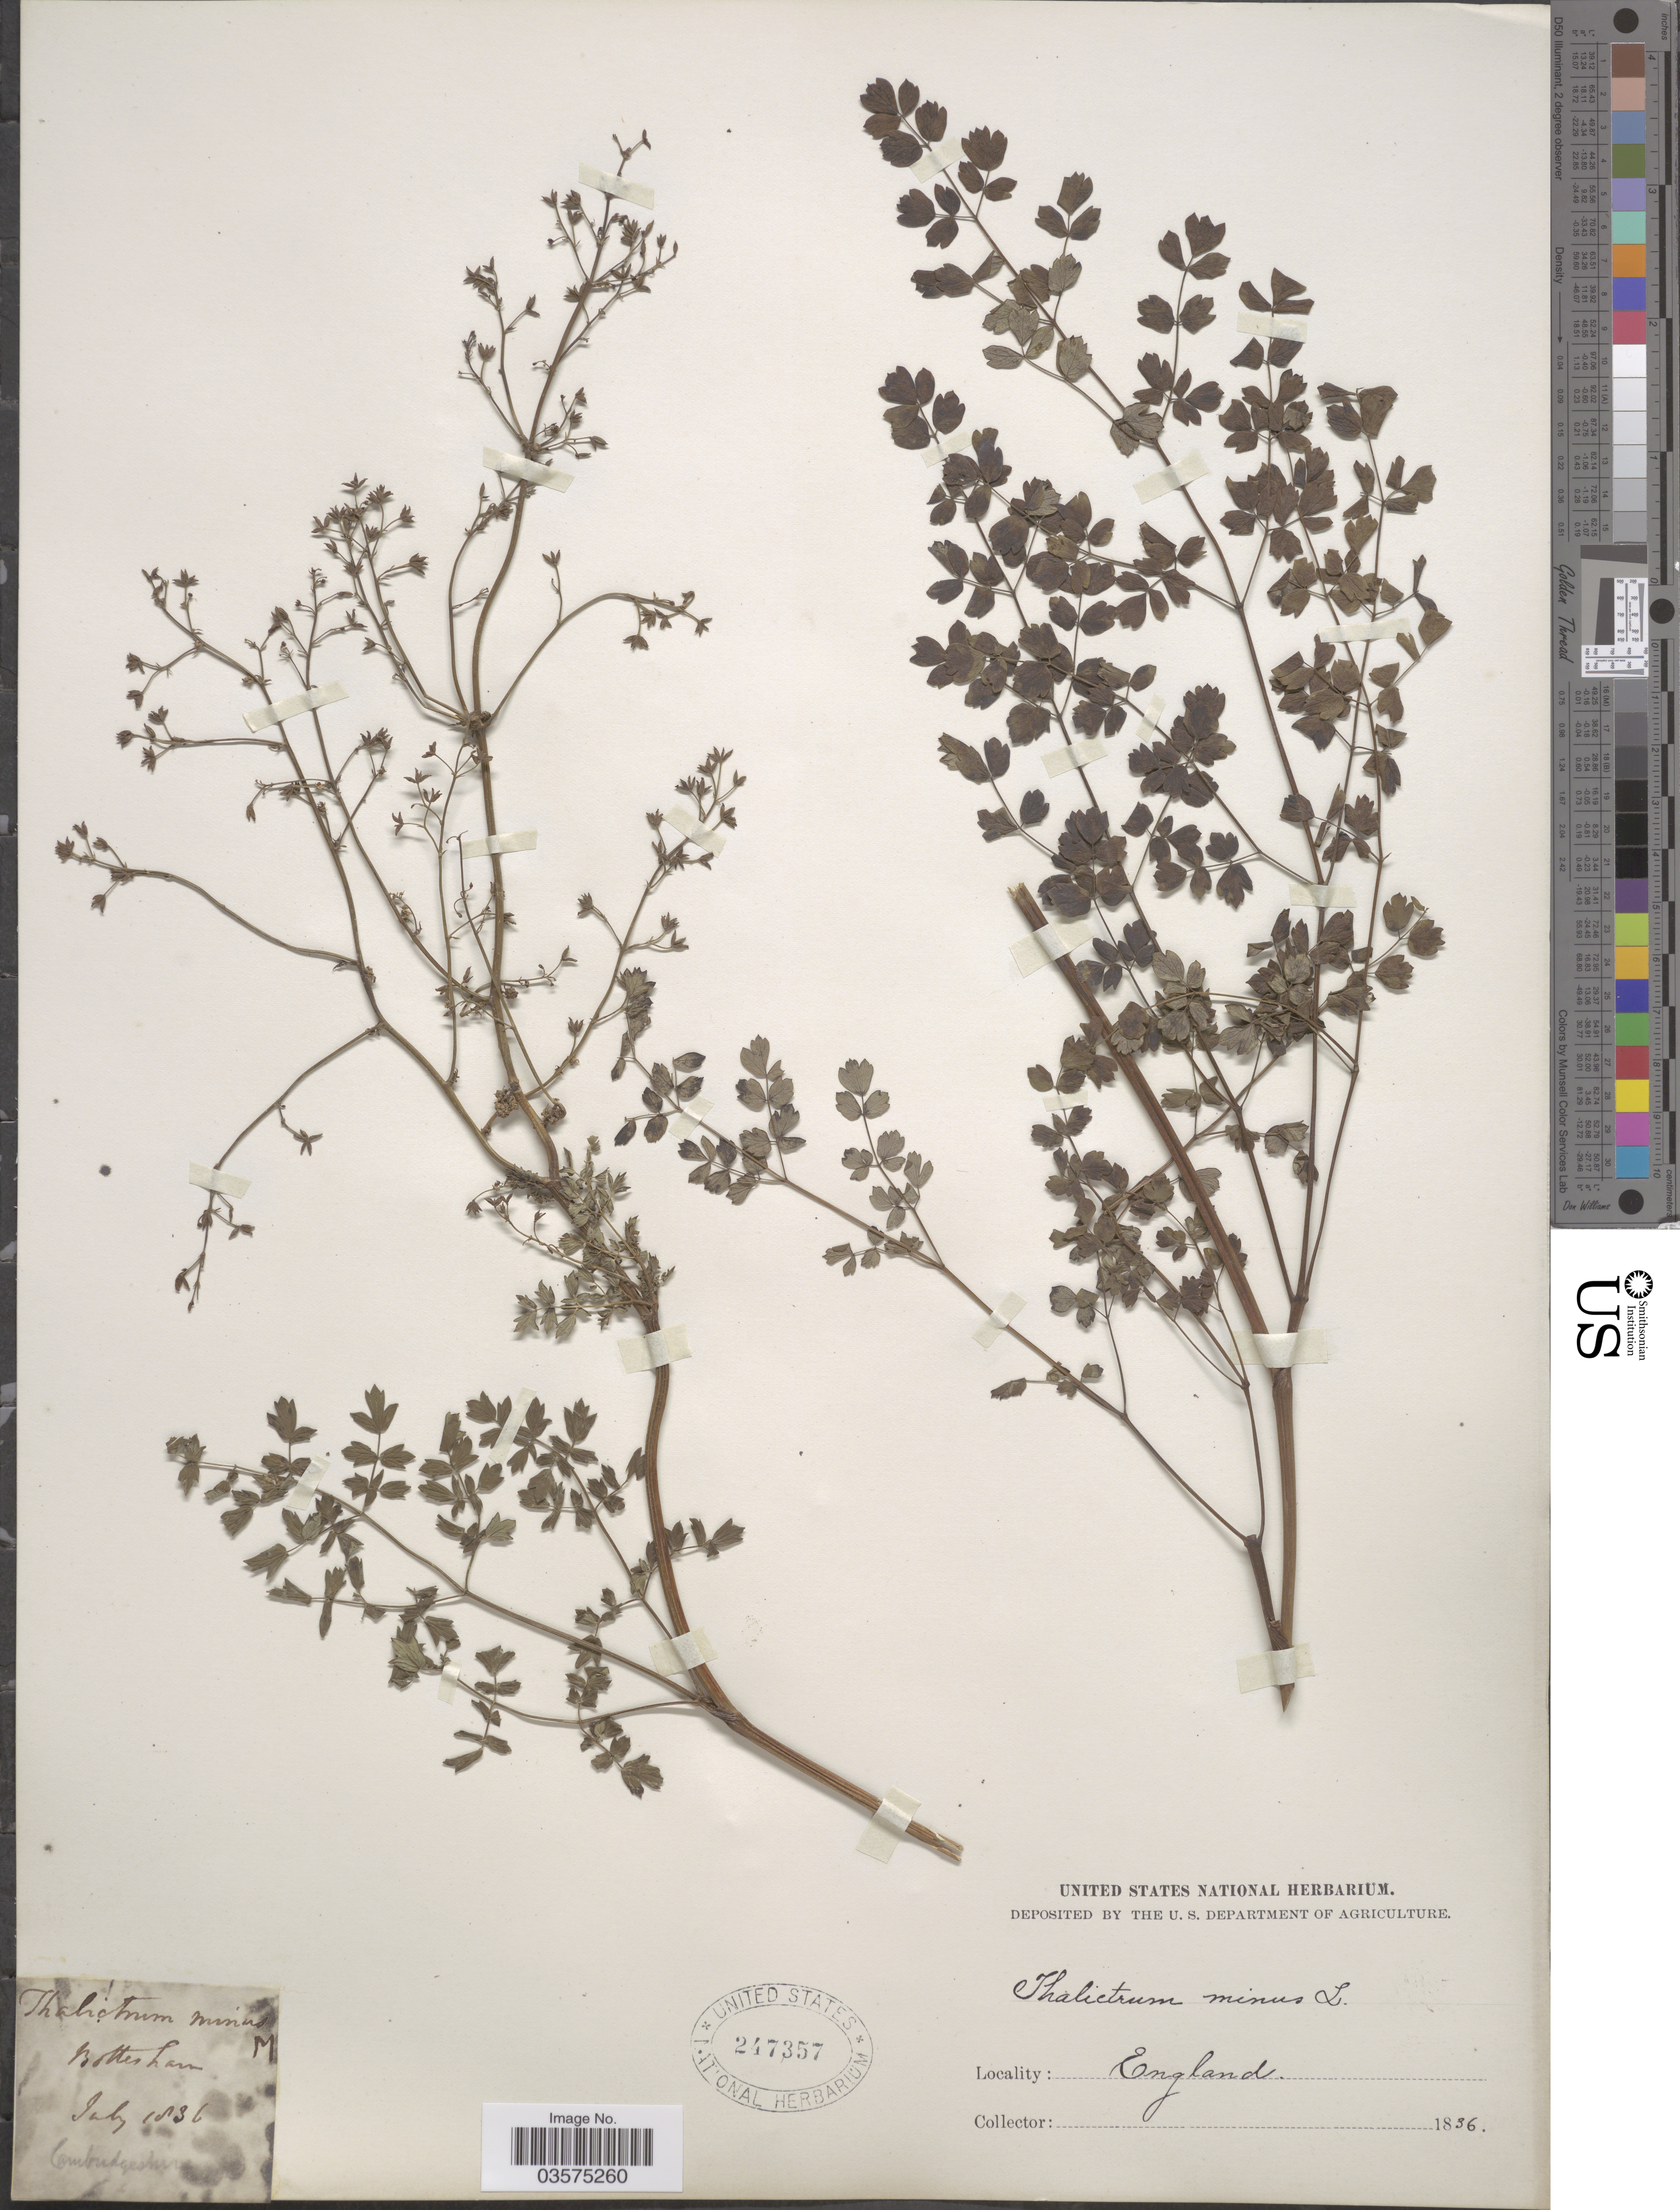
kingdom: Plantae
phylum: Tracheophyta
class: Magnoliopsida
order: Ranunculales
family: Ranunculaceae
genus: Thalictrum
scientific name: Thalictrum minus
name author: L.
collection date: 1836-07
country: United Kingdom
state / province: England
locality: Botterham. Cambridgeshire.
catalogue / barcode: US 247357